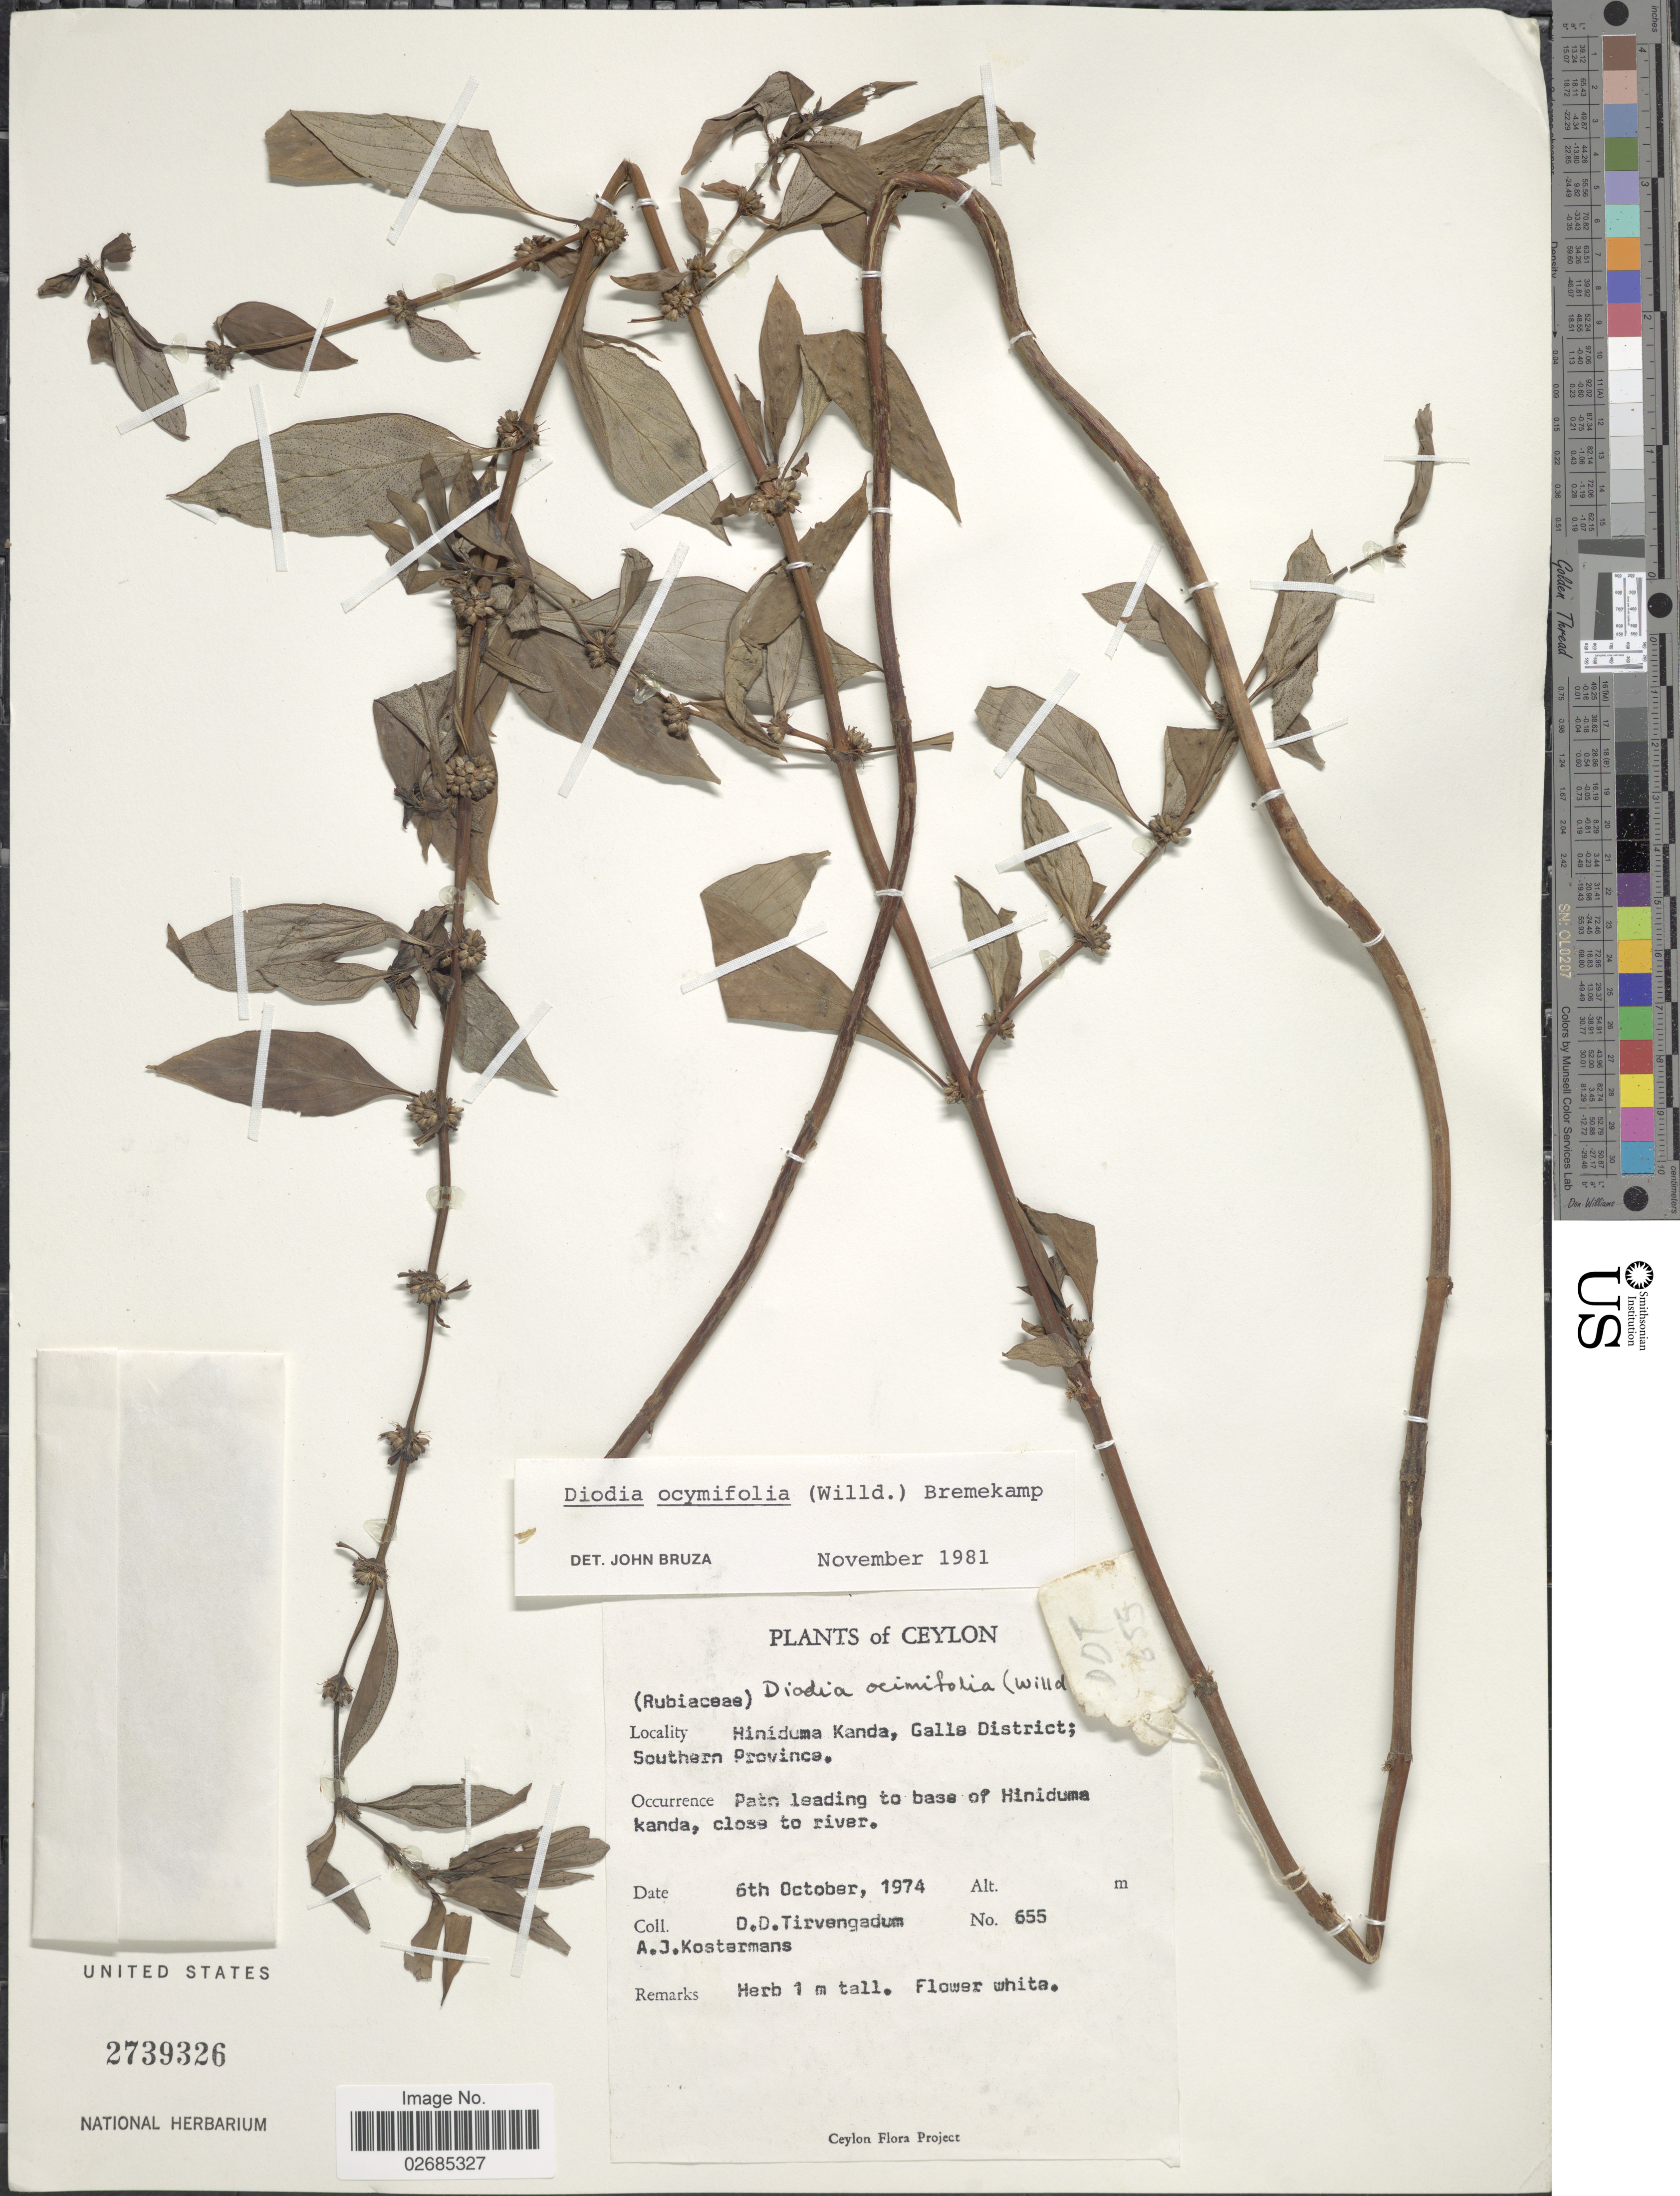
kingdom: Plantae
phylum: Tracheophyta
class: Magnoliopsida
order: Gentianales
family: Rubiaceae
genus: Diodia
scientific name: Diodia ocimifolia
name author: (Willd. ex Roem. & Schult.) Bremek.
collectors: D. Tirvengadum & A. J. G. Kostermans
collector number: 655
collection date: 1974-10-06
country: Sri Lanka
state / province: Southern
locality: Ceylon. Hiniduma Kanda, Galle District, base of Hiniduma kanda, close to river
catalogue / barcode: US 2739326